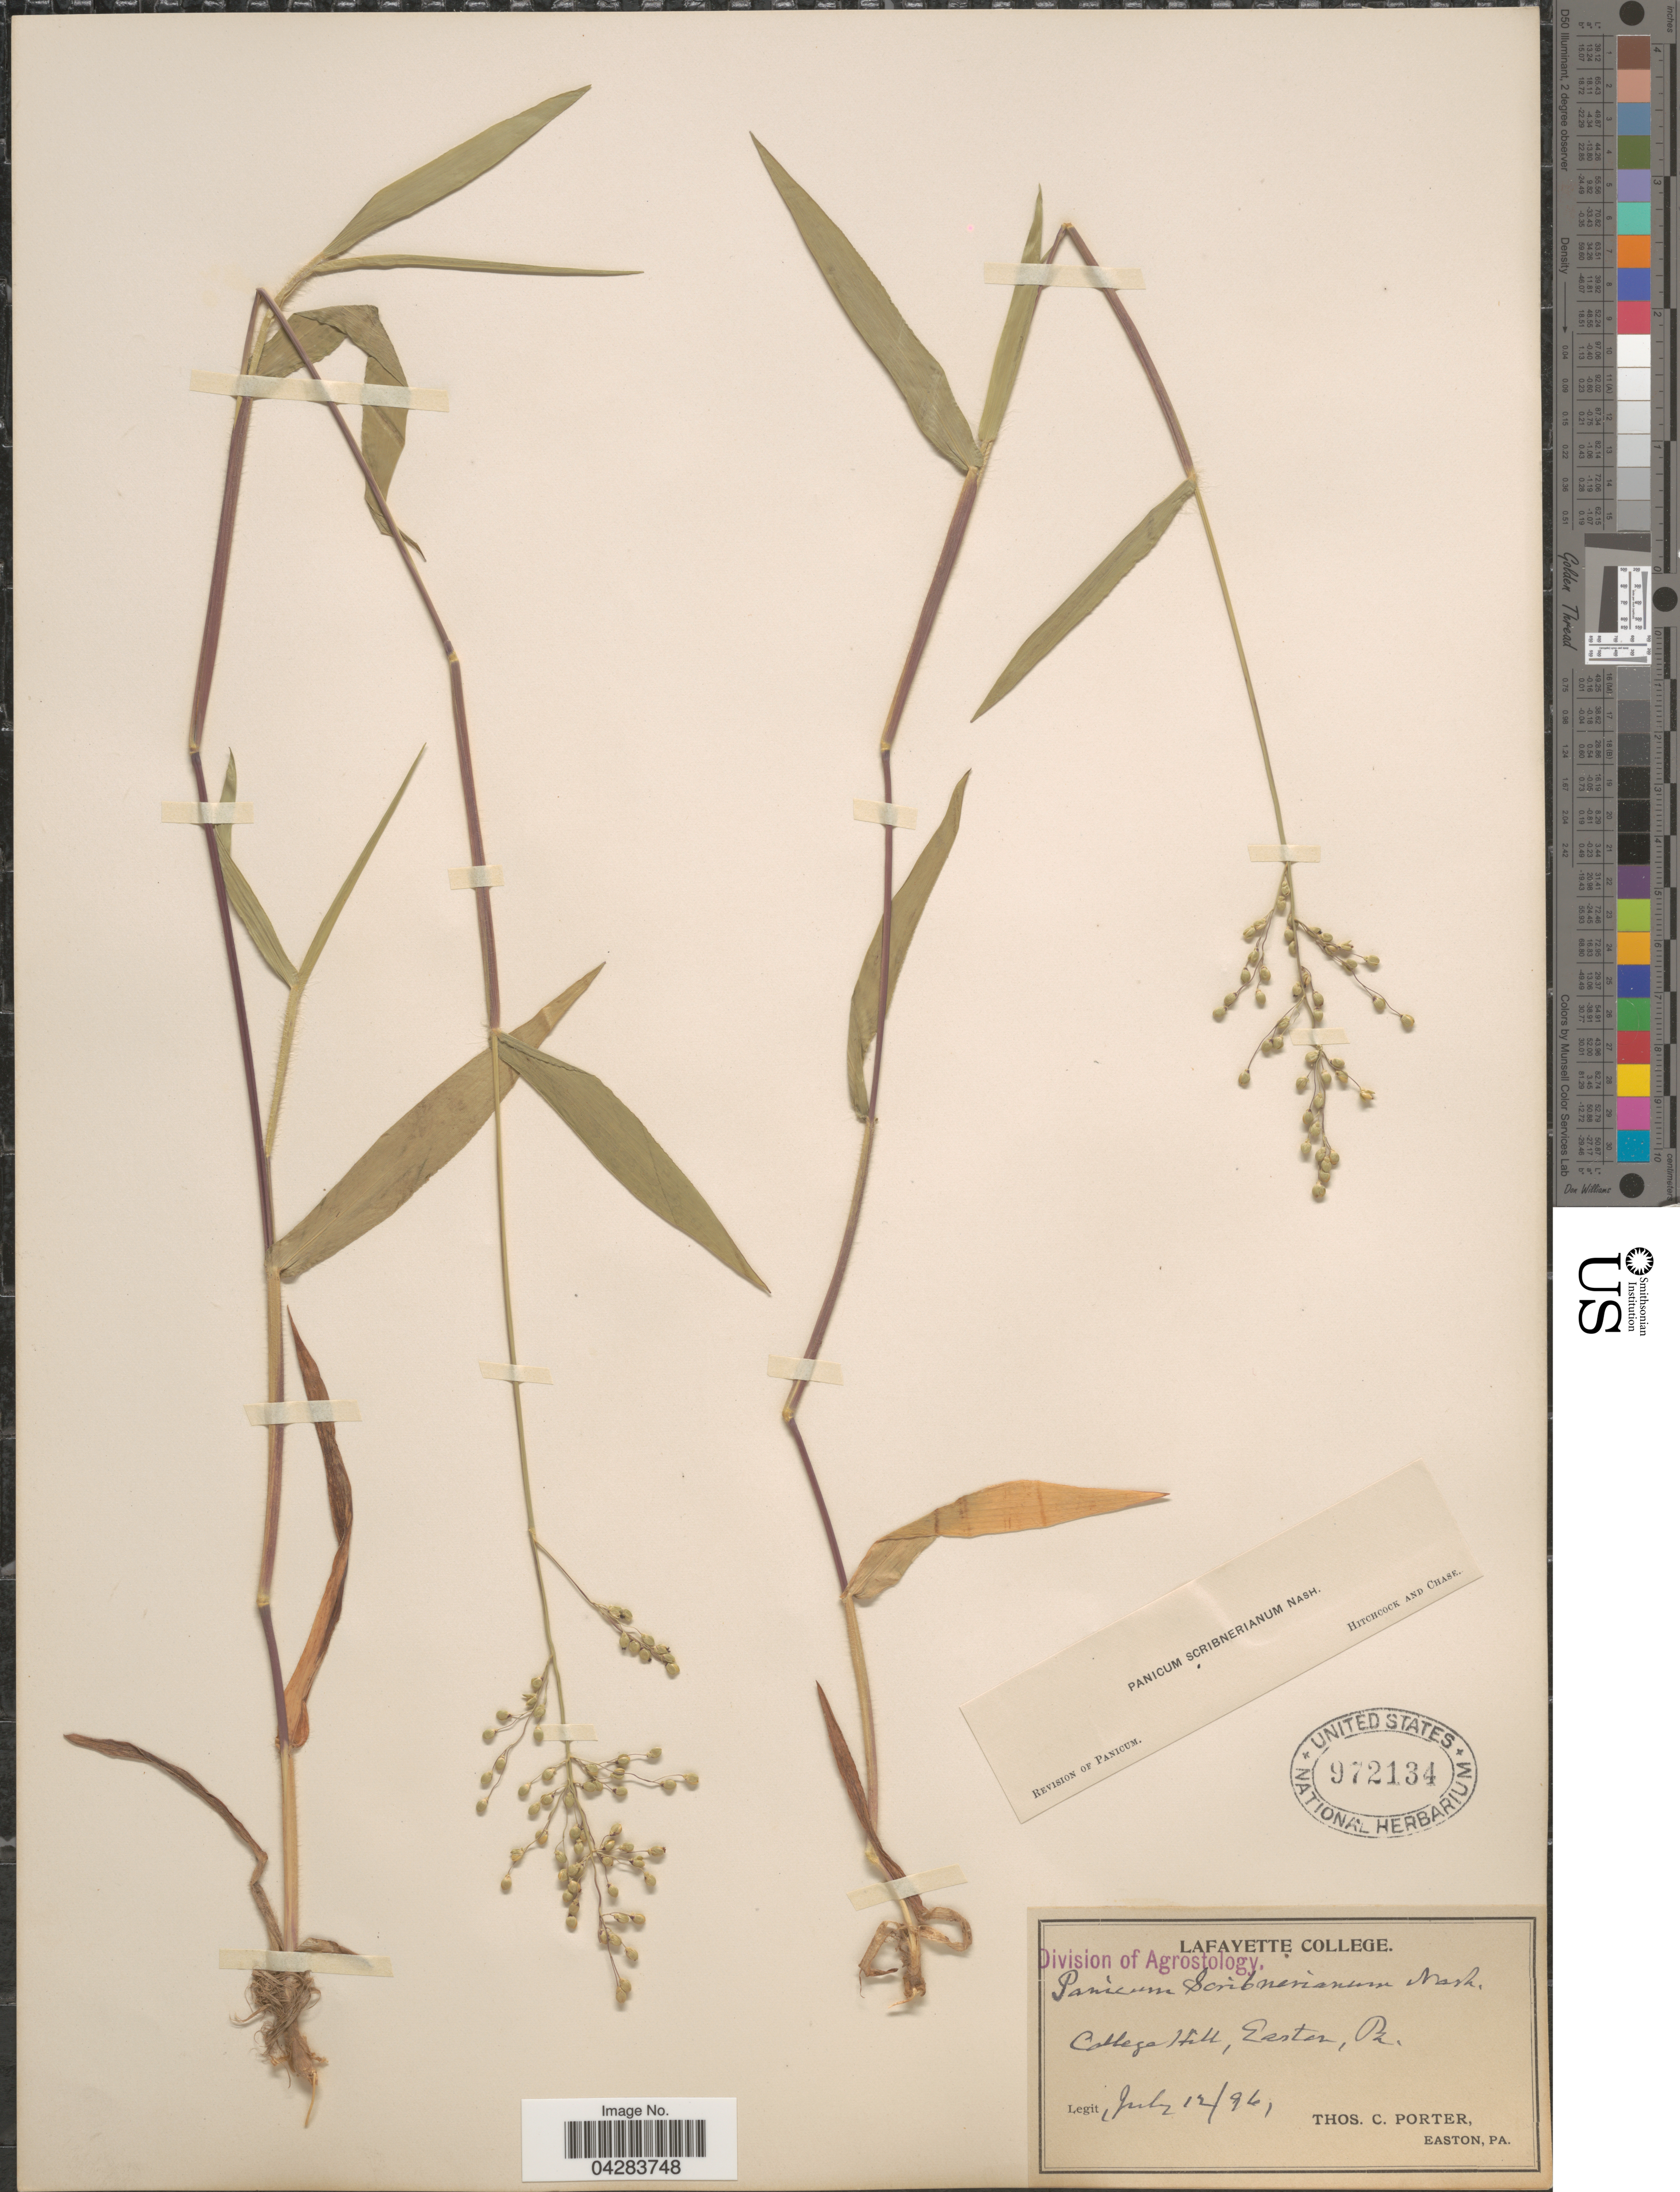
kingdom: Plantae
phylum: Tracheophyta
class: Liliopsida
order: Poales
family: Poaceae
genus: Dichanthelium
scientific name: Dichanthelium oligosanthes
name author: (Schult.) Gould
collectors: T. Porter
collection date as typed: Transcribed d/m/y: 12/7/96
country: United States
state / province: Pennsylvania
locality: College Hill, Easton.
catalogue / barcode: US 972134